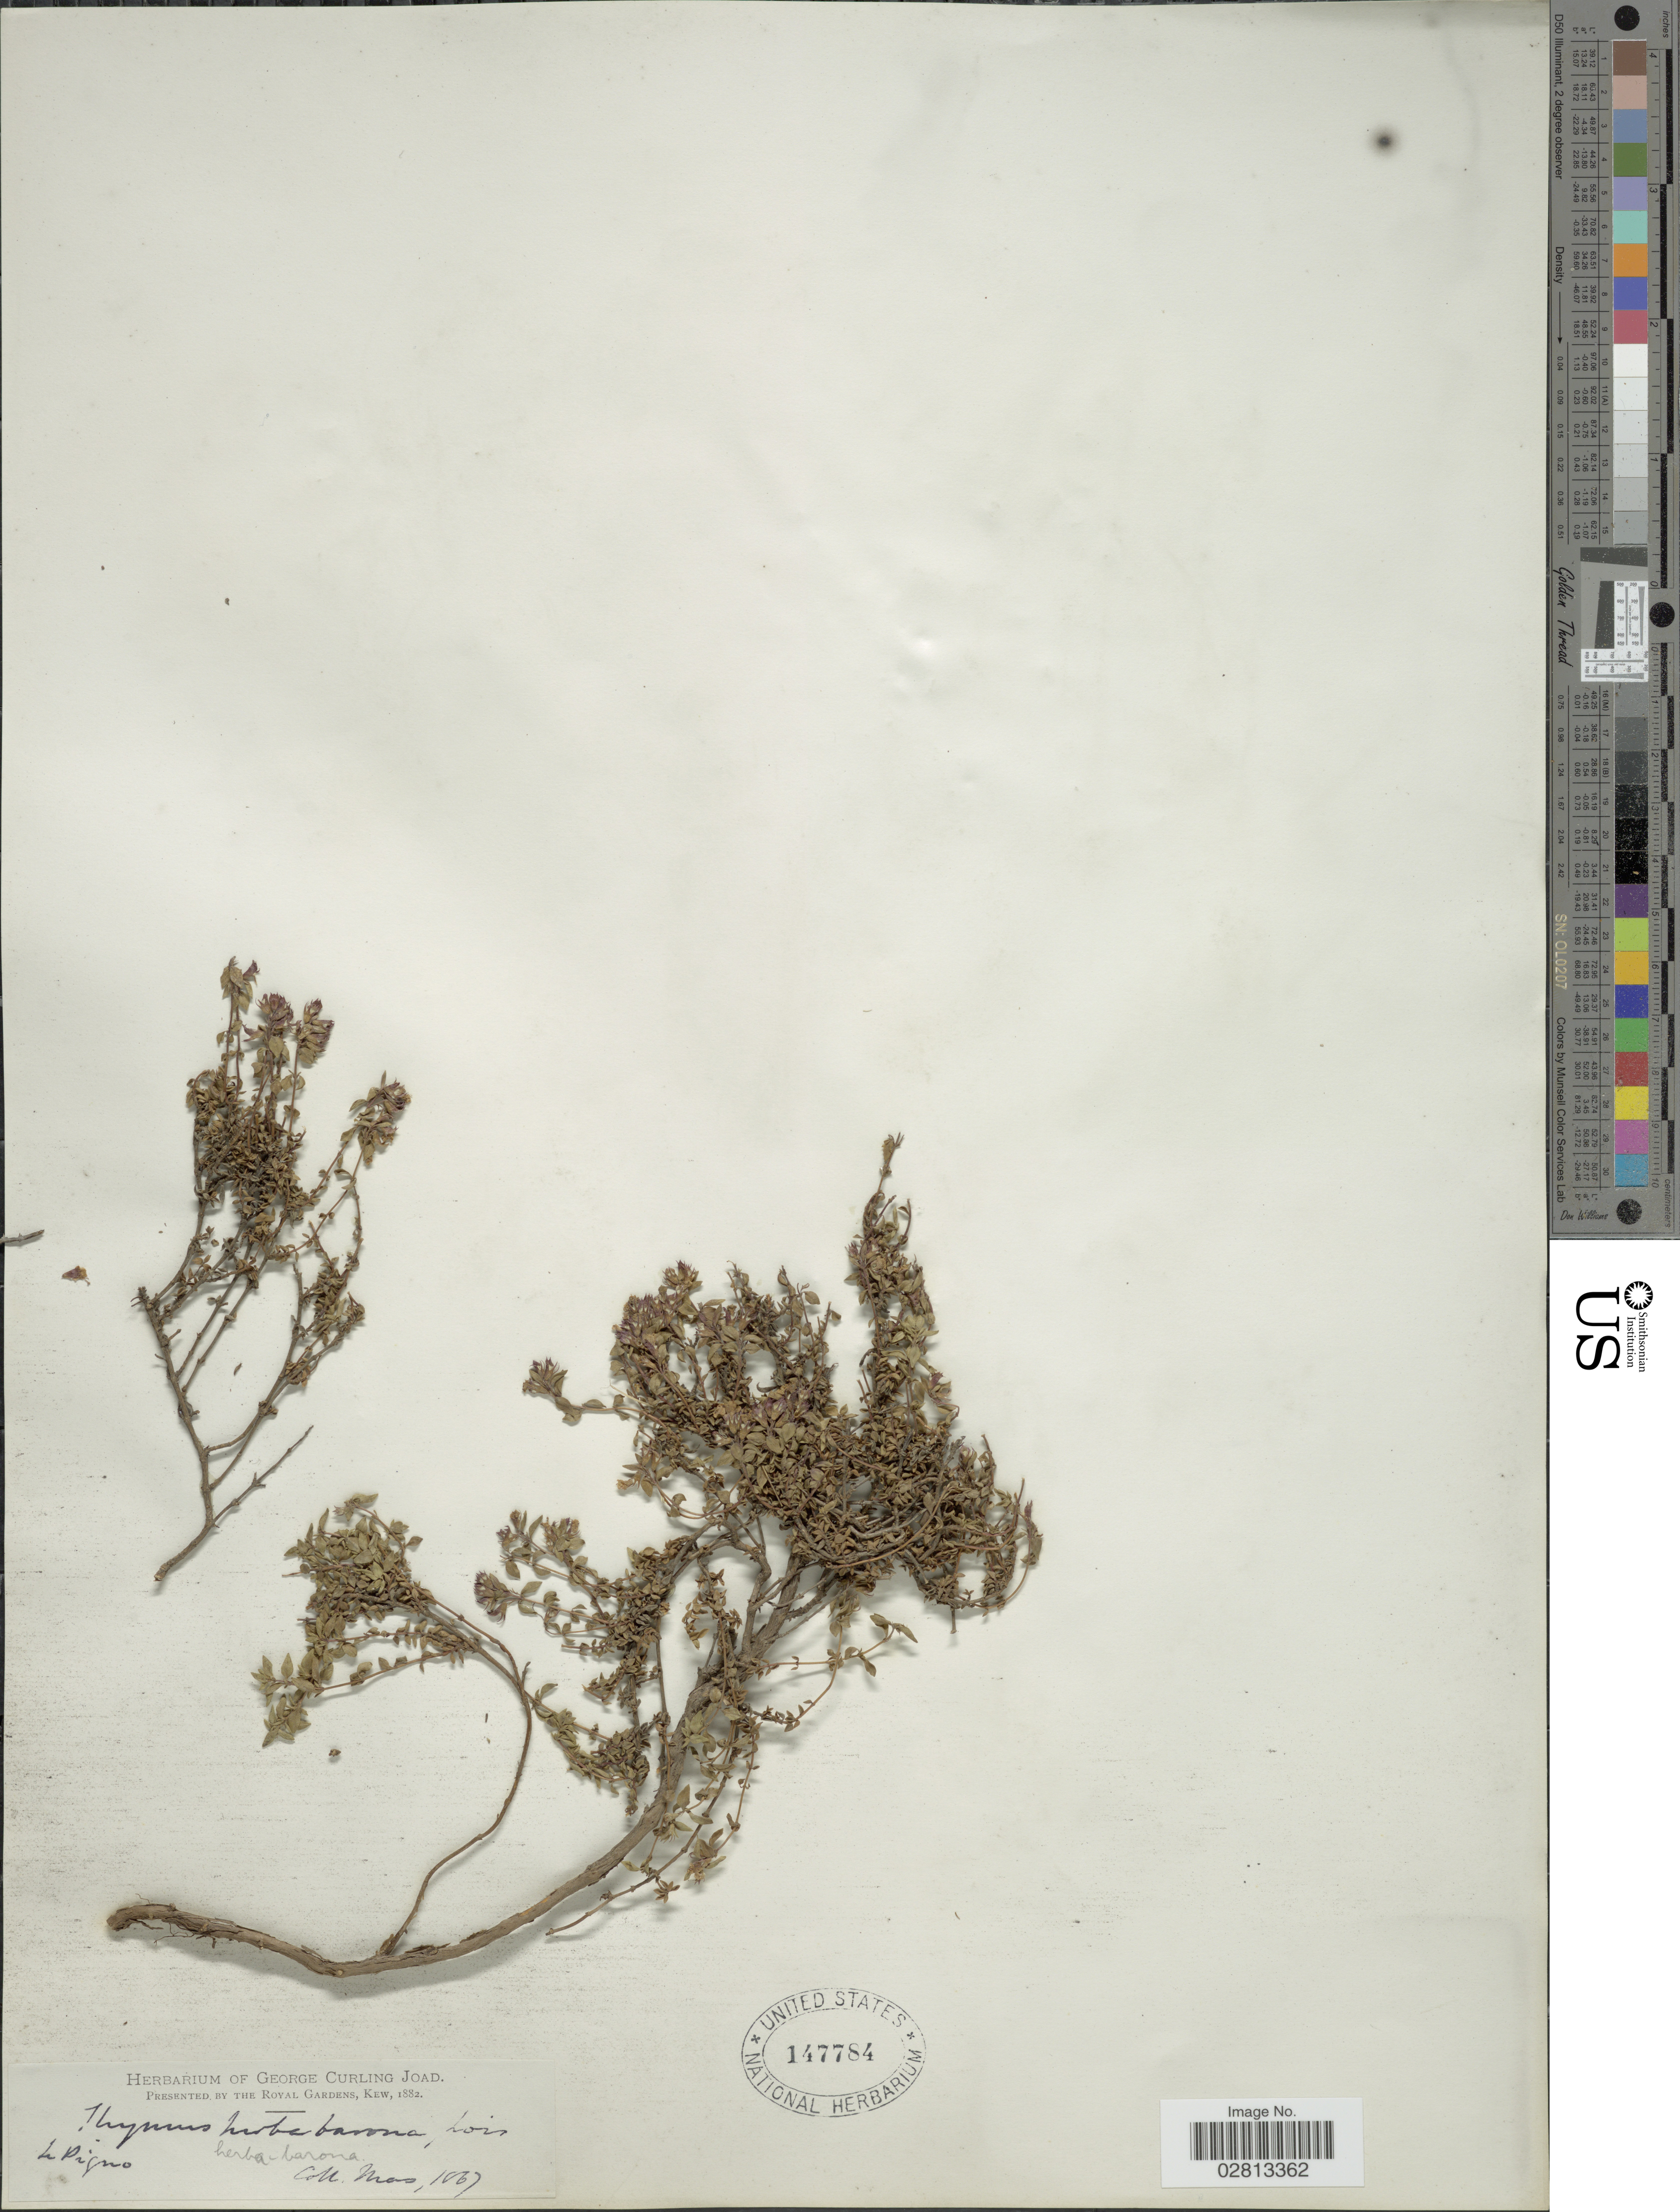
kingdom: Plantae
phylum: Tracheophyta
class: Magnoliopsida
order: Lamiales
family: Lamiaceae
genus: Thymus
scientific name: Thymus herba-barona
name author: Loisel.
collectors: -. Más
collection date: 1867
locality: Le Pizno [interpreted]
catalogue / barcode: US 147784